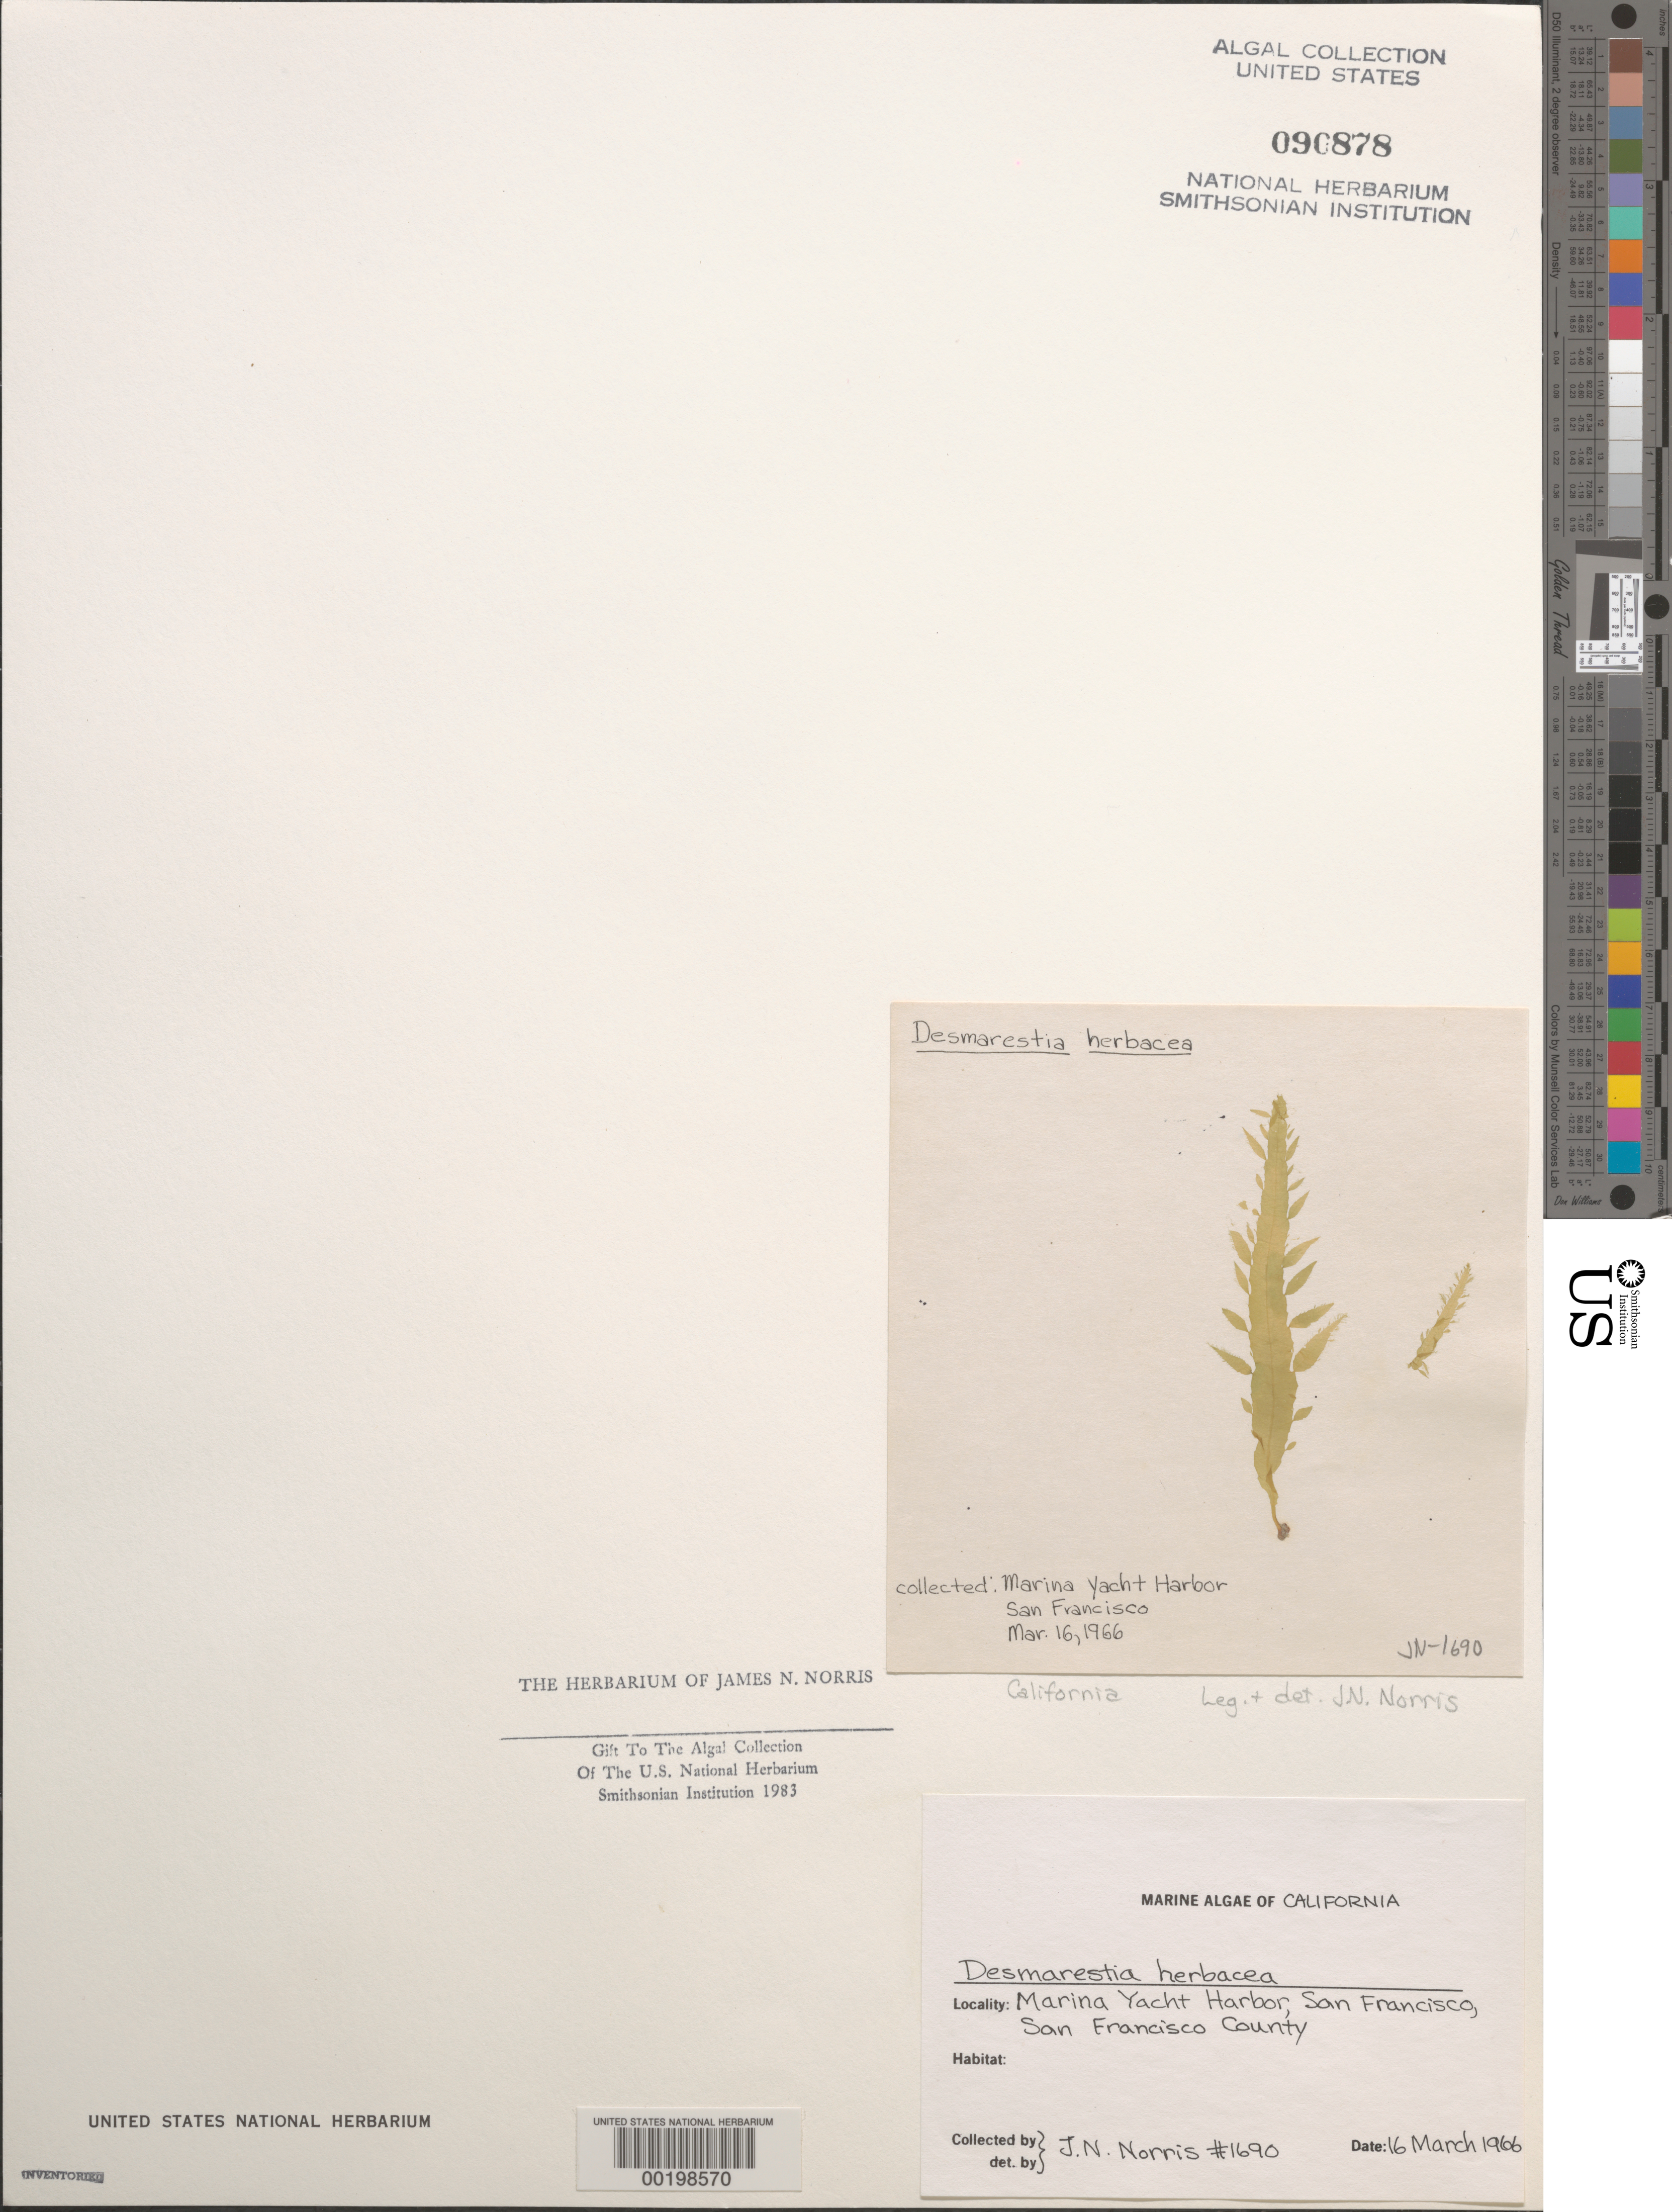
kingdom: Chromista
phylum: Ochrophyta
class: Phaeophyceae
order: Desmarestiales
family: Desmarestiaceae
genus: Desmarestia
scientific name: Desmarestia herbacea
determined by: Norris, James N.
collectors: J. N. Norris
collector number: JN-1690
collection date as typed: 16 Mar 1966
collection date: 1966-03-16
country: United States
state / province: California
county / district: San Francisco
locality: San Francisco, Marina Yacht Harbor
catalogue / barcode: US 90878